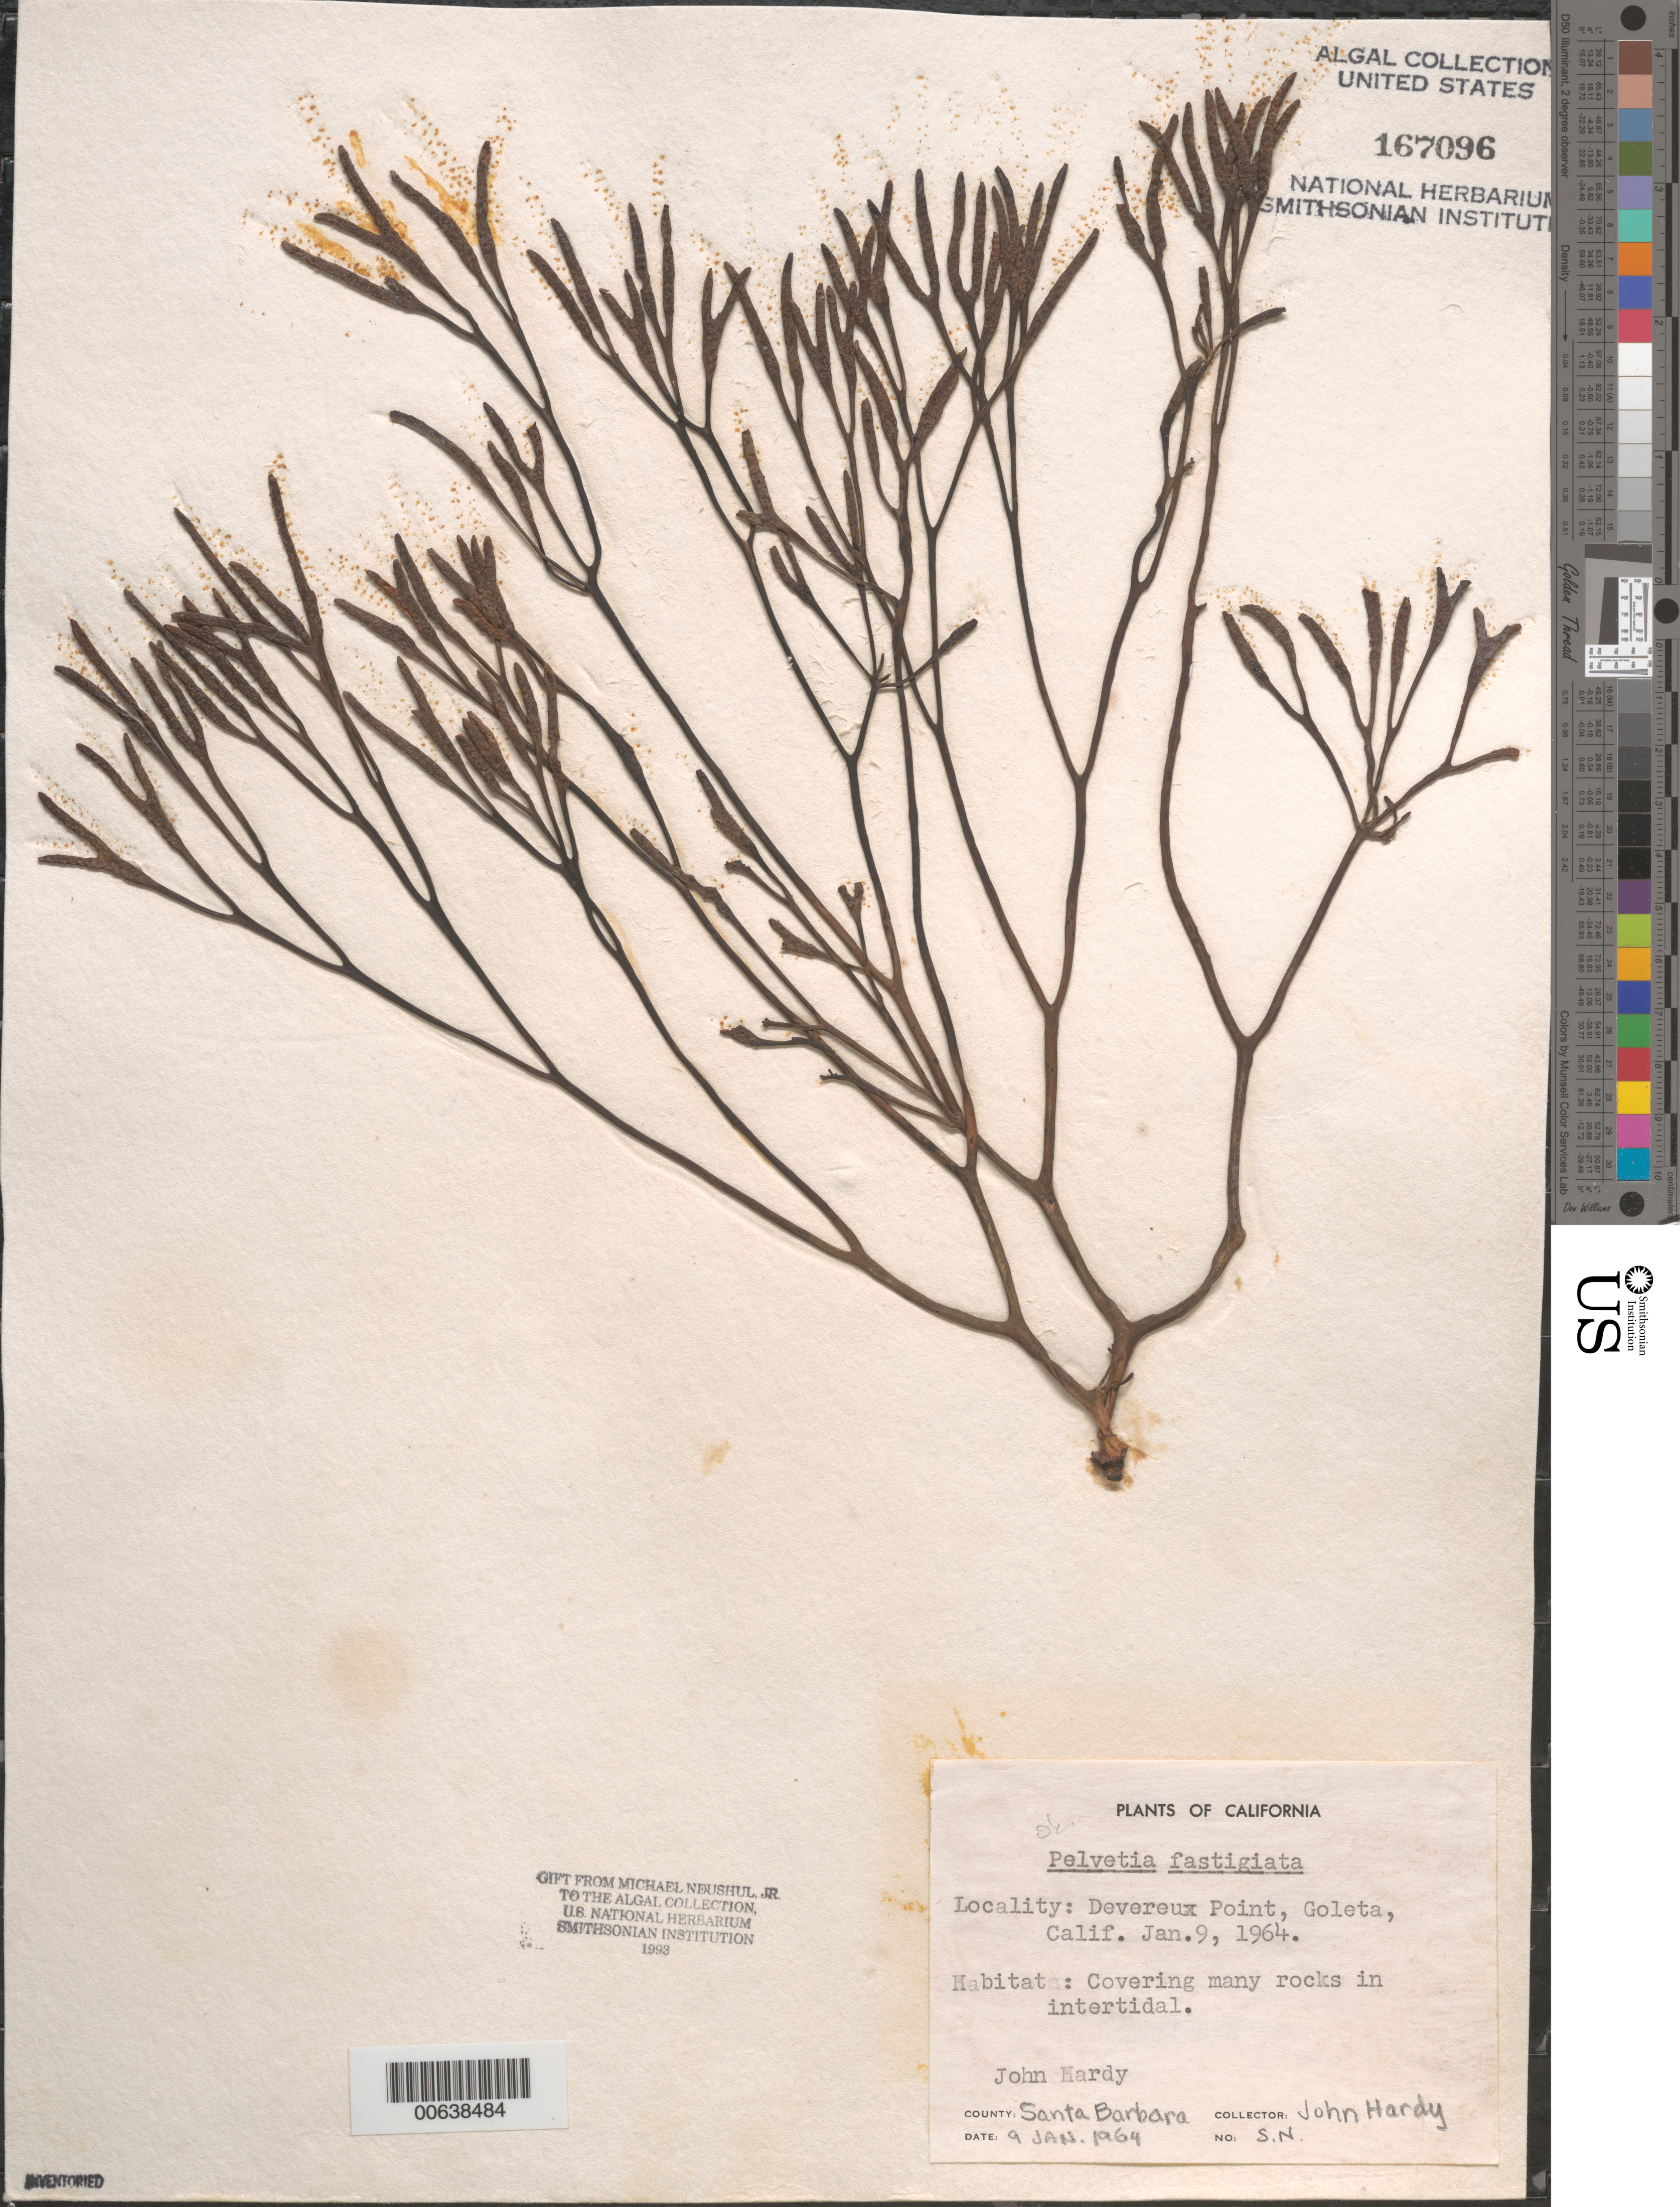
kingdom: Chromista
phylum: Ochrophyta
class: Phaeophyceae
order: Fucales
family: Fucaceae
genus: Silvetia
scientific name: Silvetia compressa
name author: (J. Agardh) E.A. Serrão et al.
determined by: Algae name updating Project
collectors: J. Hardy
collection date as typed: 09 Jan 1964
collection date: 1964-01-09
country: United States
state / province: California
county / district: Santa Barbara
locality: Devereux Point, Goleta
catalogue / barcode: US 167096